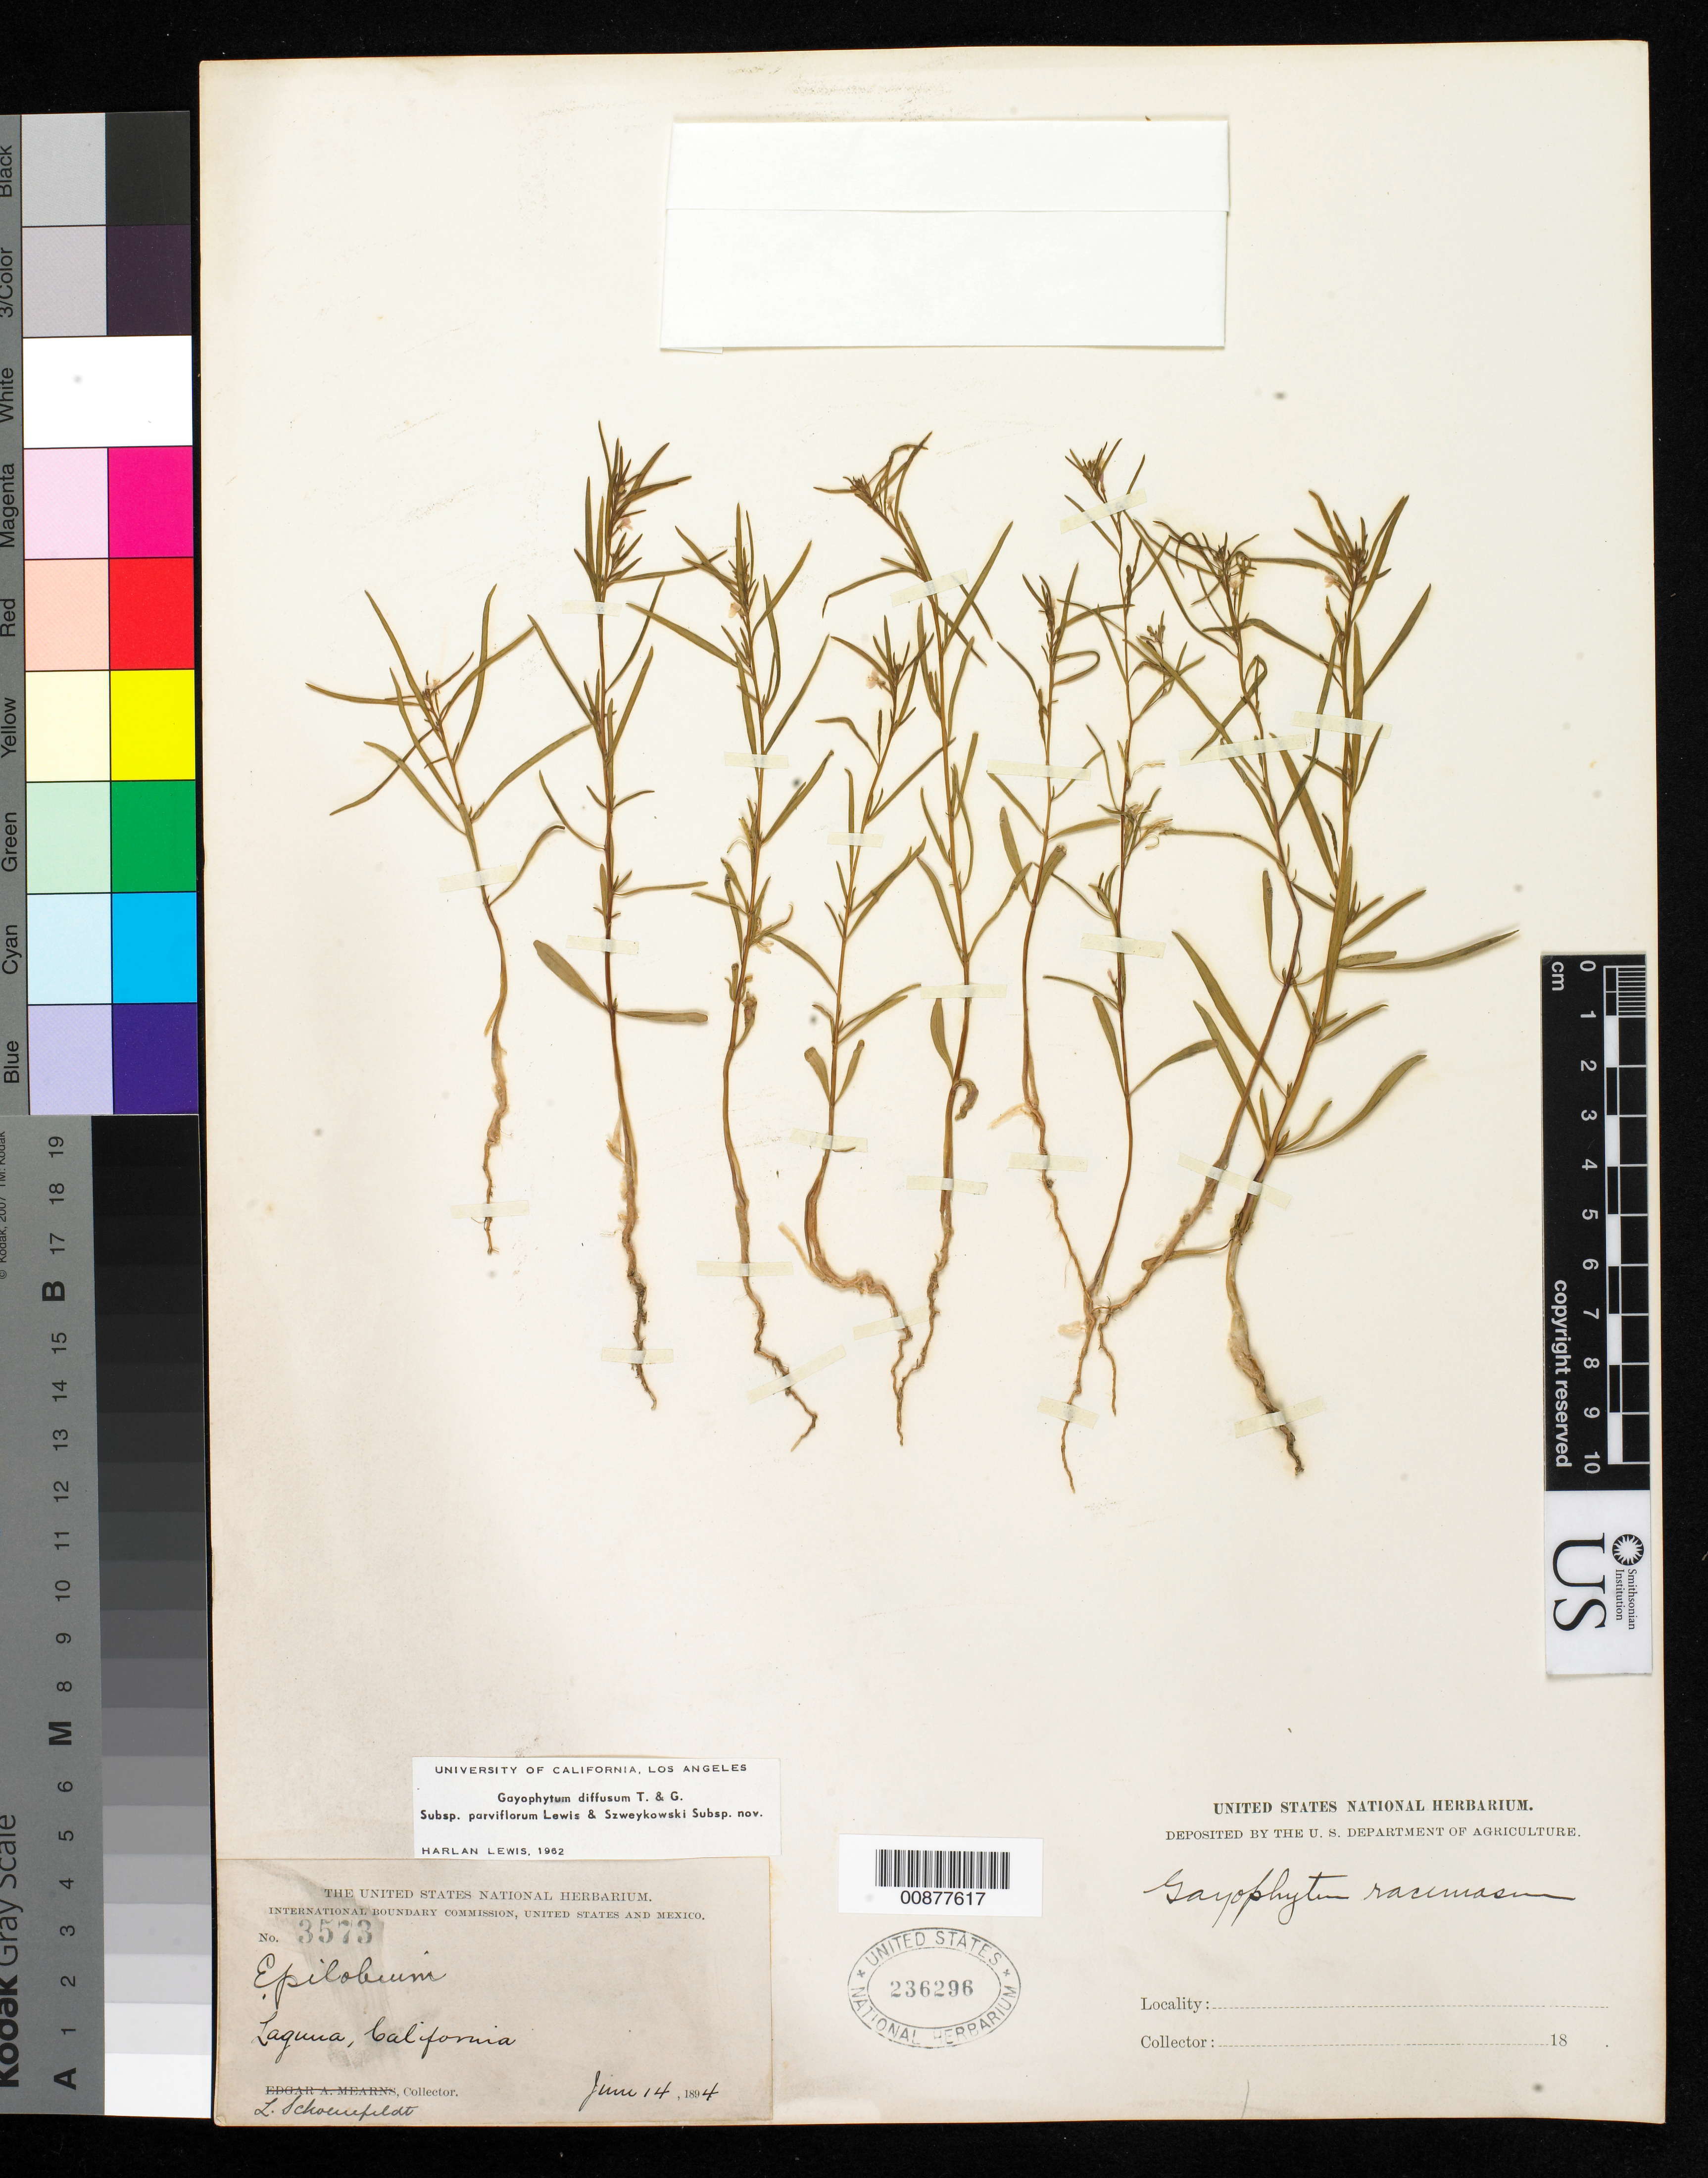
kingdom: Plantae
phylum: Tracheophyta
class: Magnoliopsida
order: Myrtales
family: Onagraceae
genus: Gayophytum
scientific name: Gayophytum diffusum subsp. parviflorum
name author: F. H. Lewis & Szweyk.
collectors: L. Schoenfeldt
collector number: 3573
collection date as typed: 14 Jun 1894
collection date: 1894-06-14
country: United States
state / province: California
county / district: Orange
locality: Laguna, California.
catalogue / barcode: US 236296